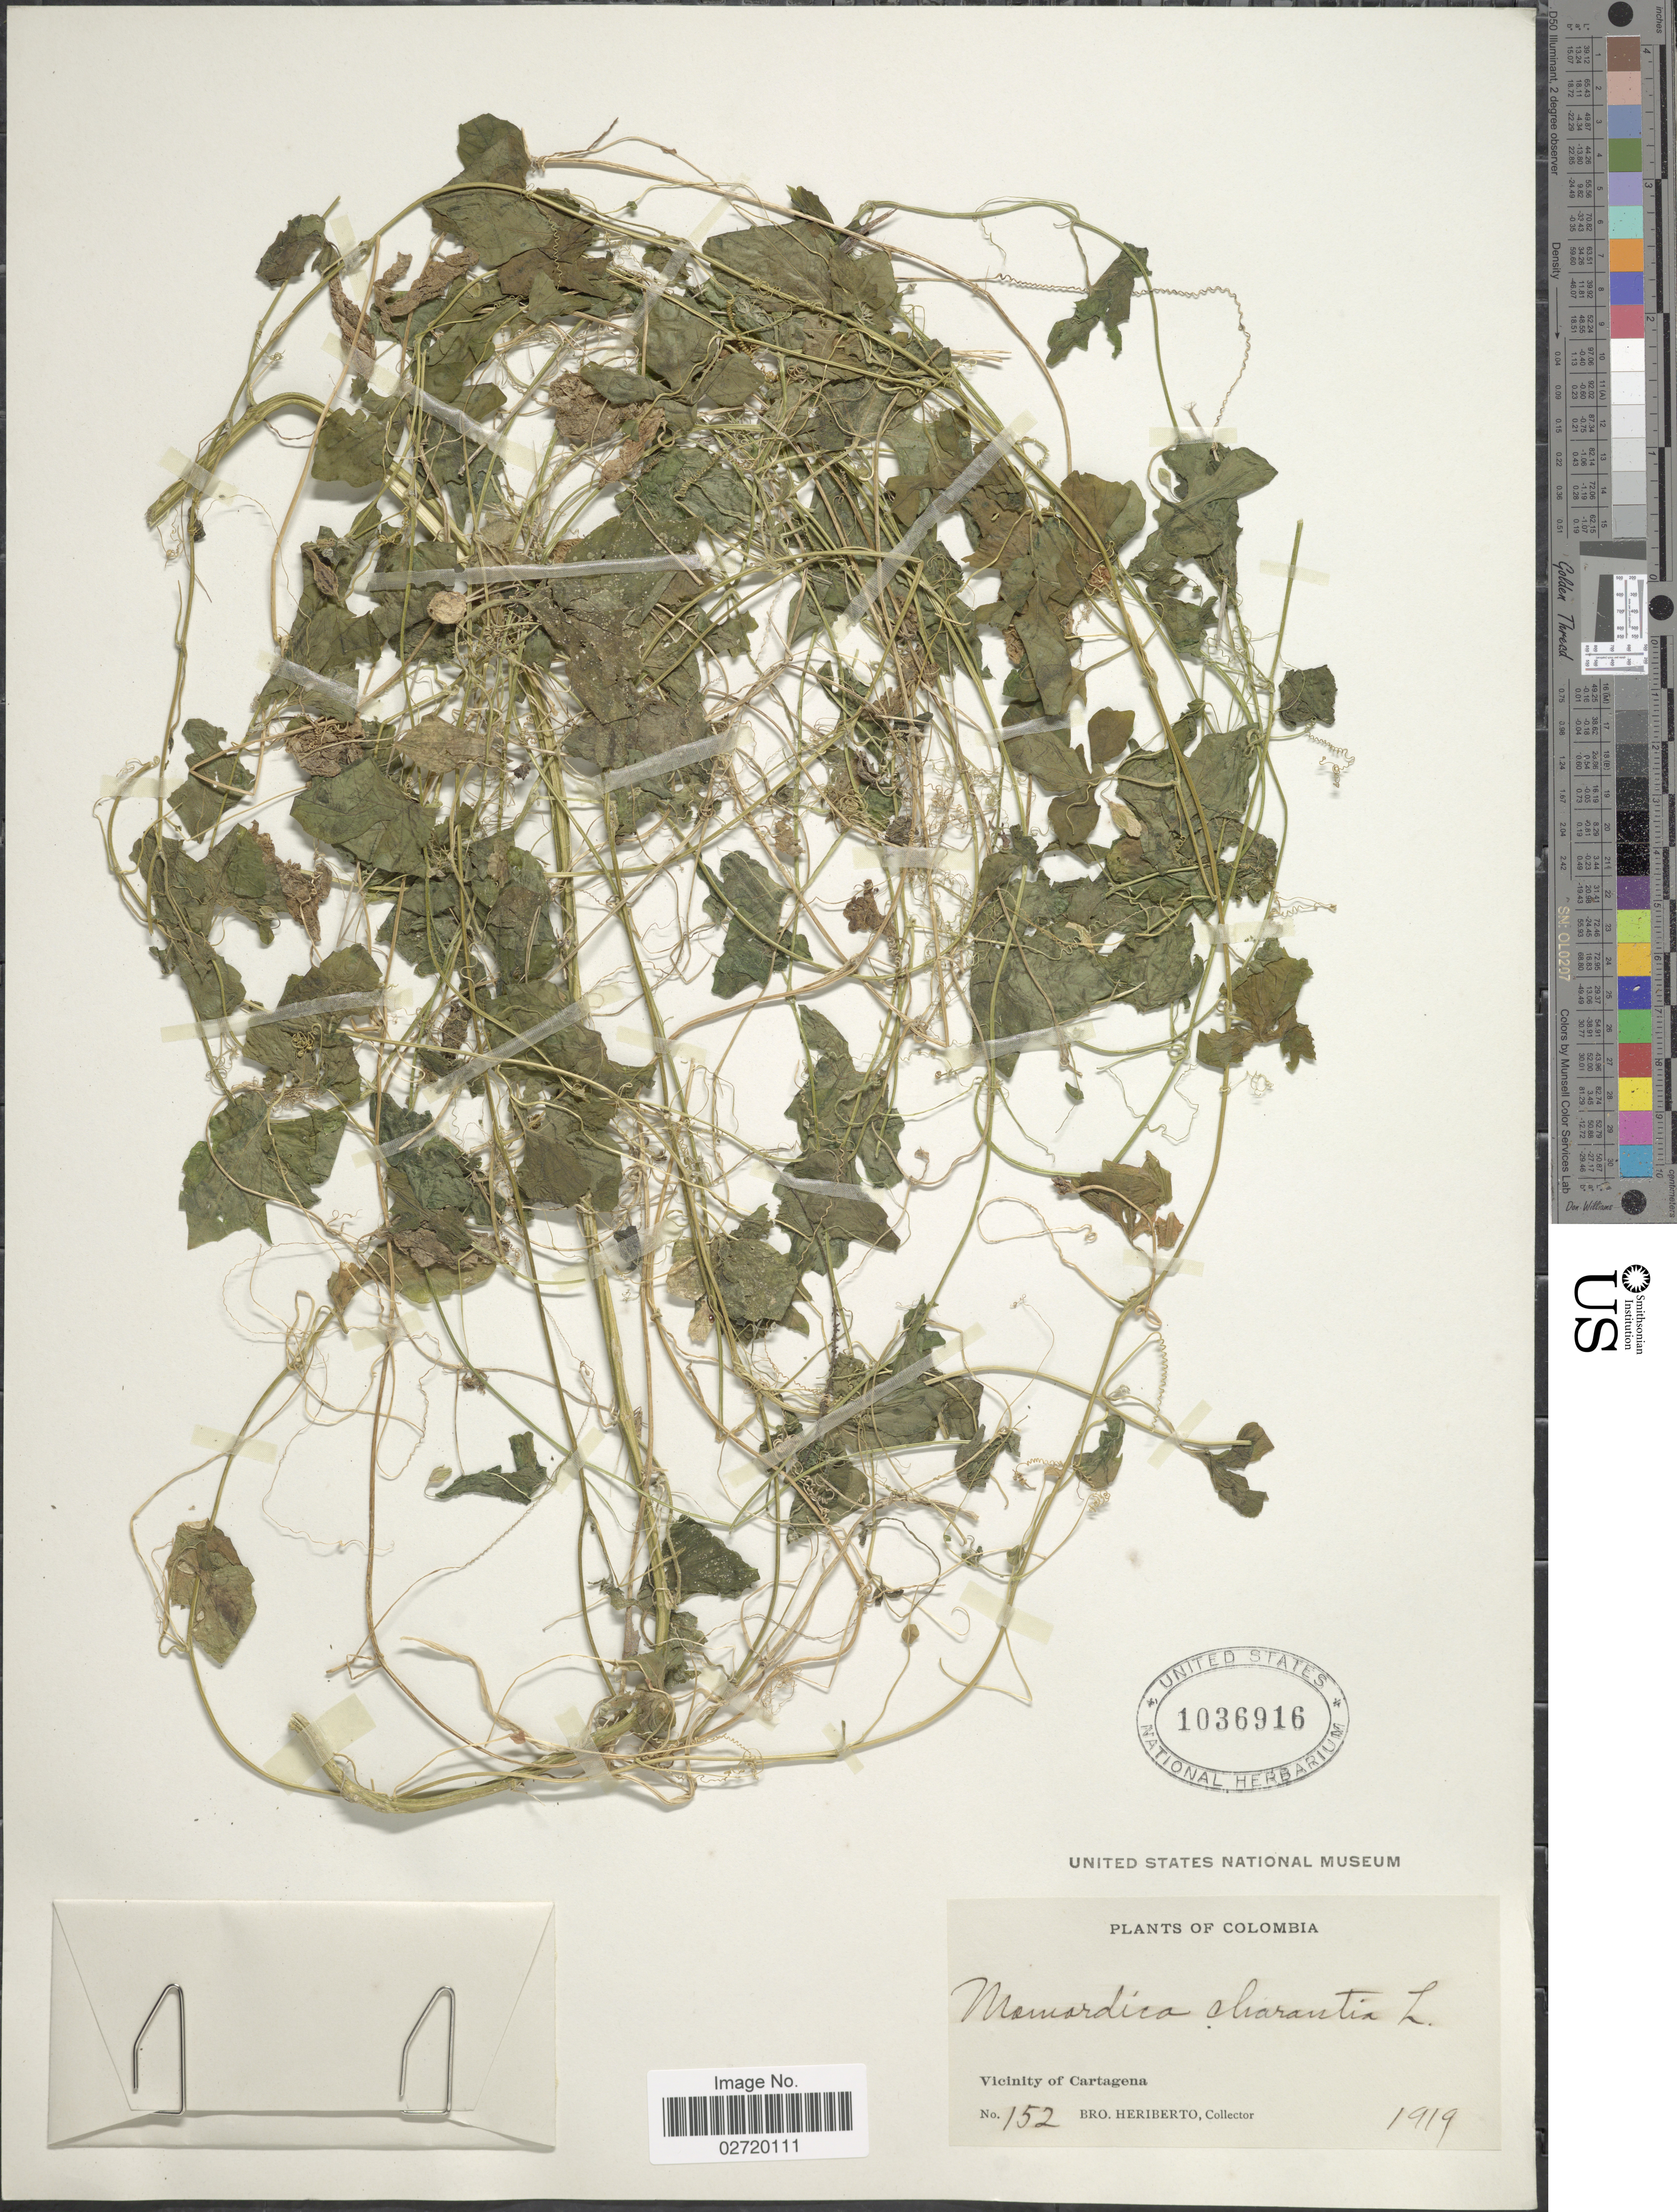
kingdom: Plantae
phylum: Tracheophyta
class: Magnoliopsida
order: Cucurbitales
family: Cucurbitaceae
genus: Momordica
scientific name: Momordica charantia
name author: L.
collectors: B. Heriberto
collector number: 152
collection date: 1919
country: Colombia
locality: Vicinity of Cartagena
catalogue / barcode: US 1036916